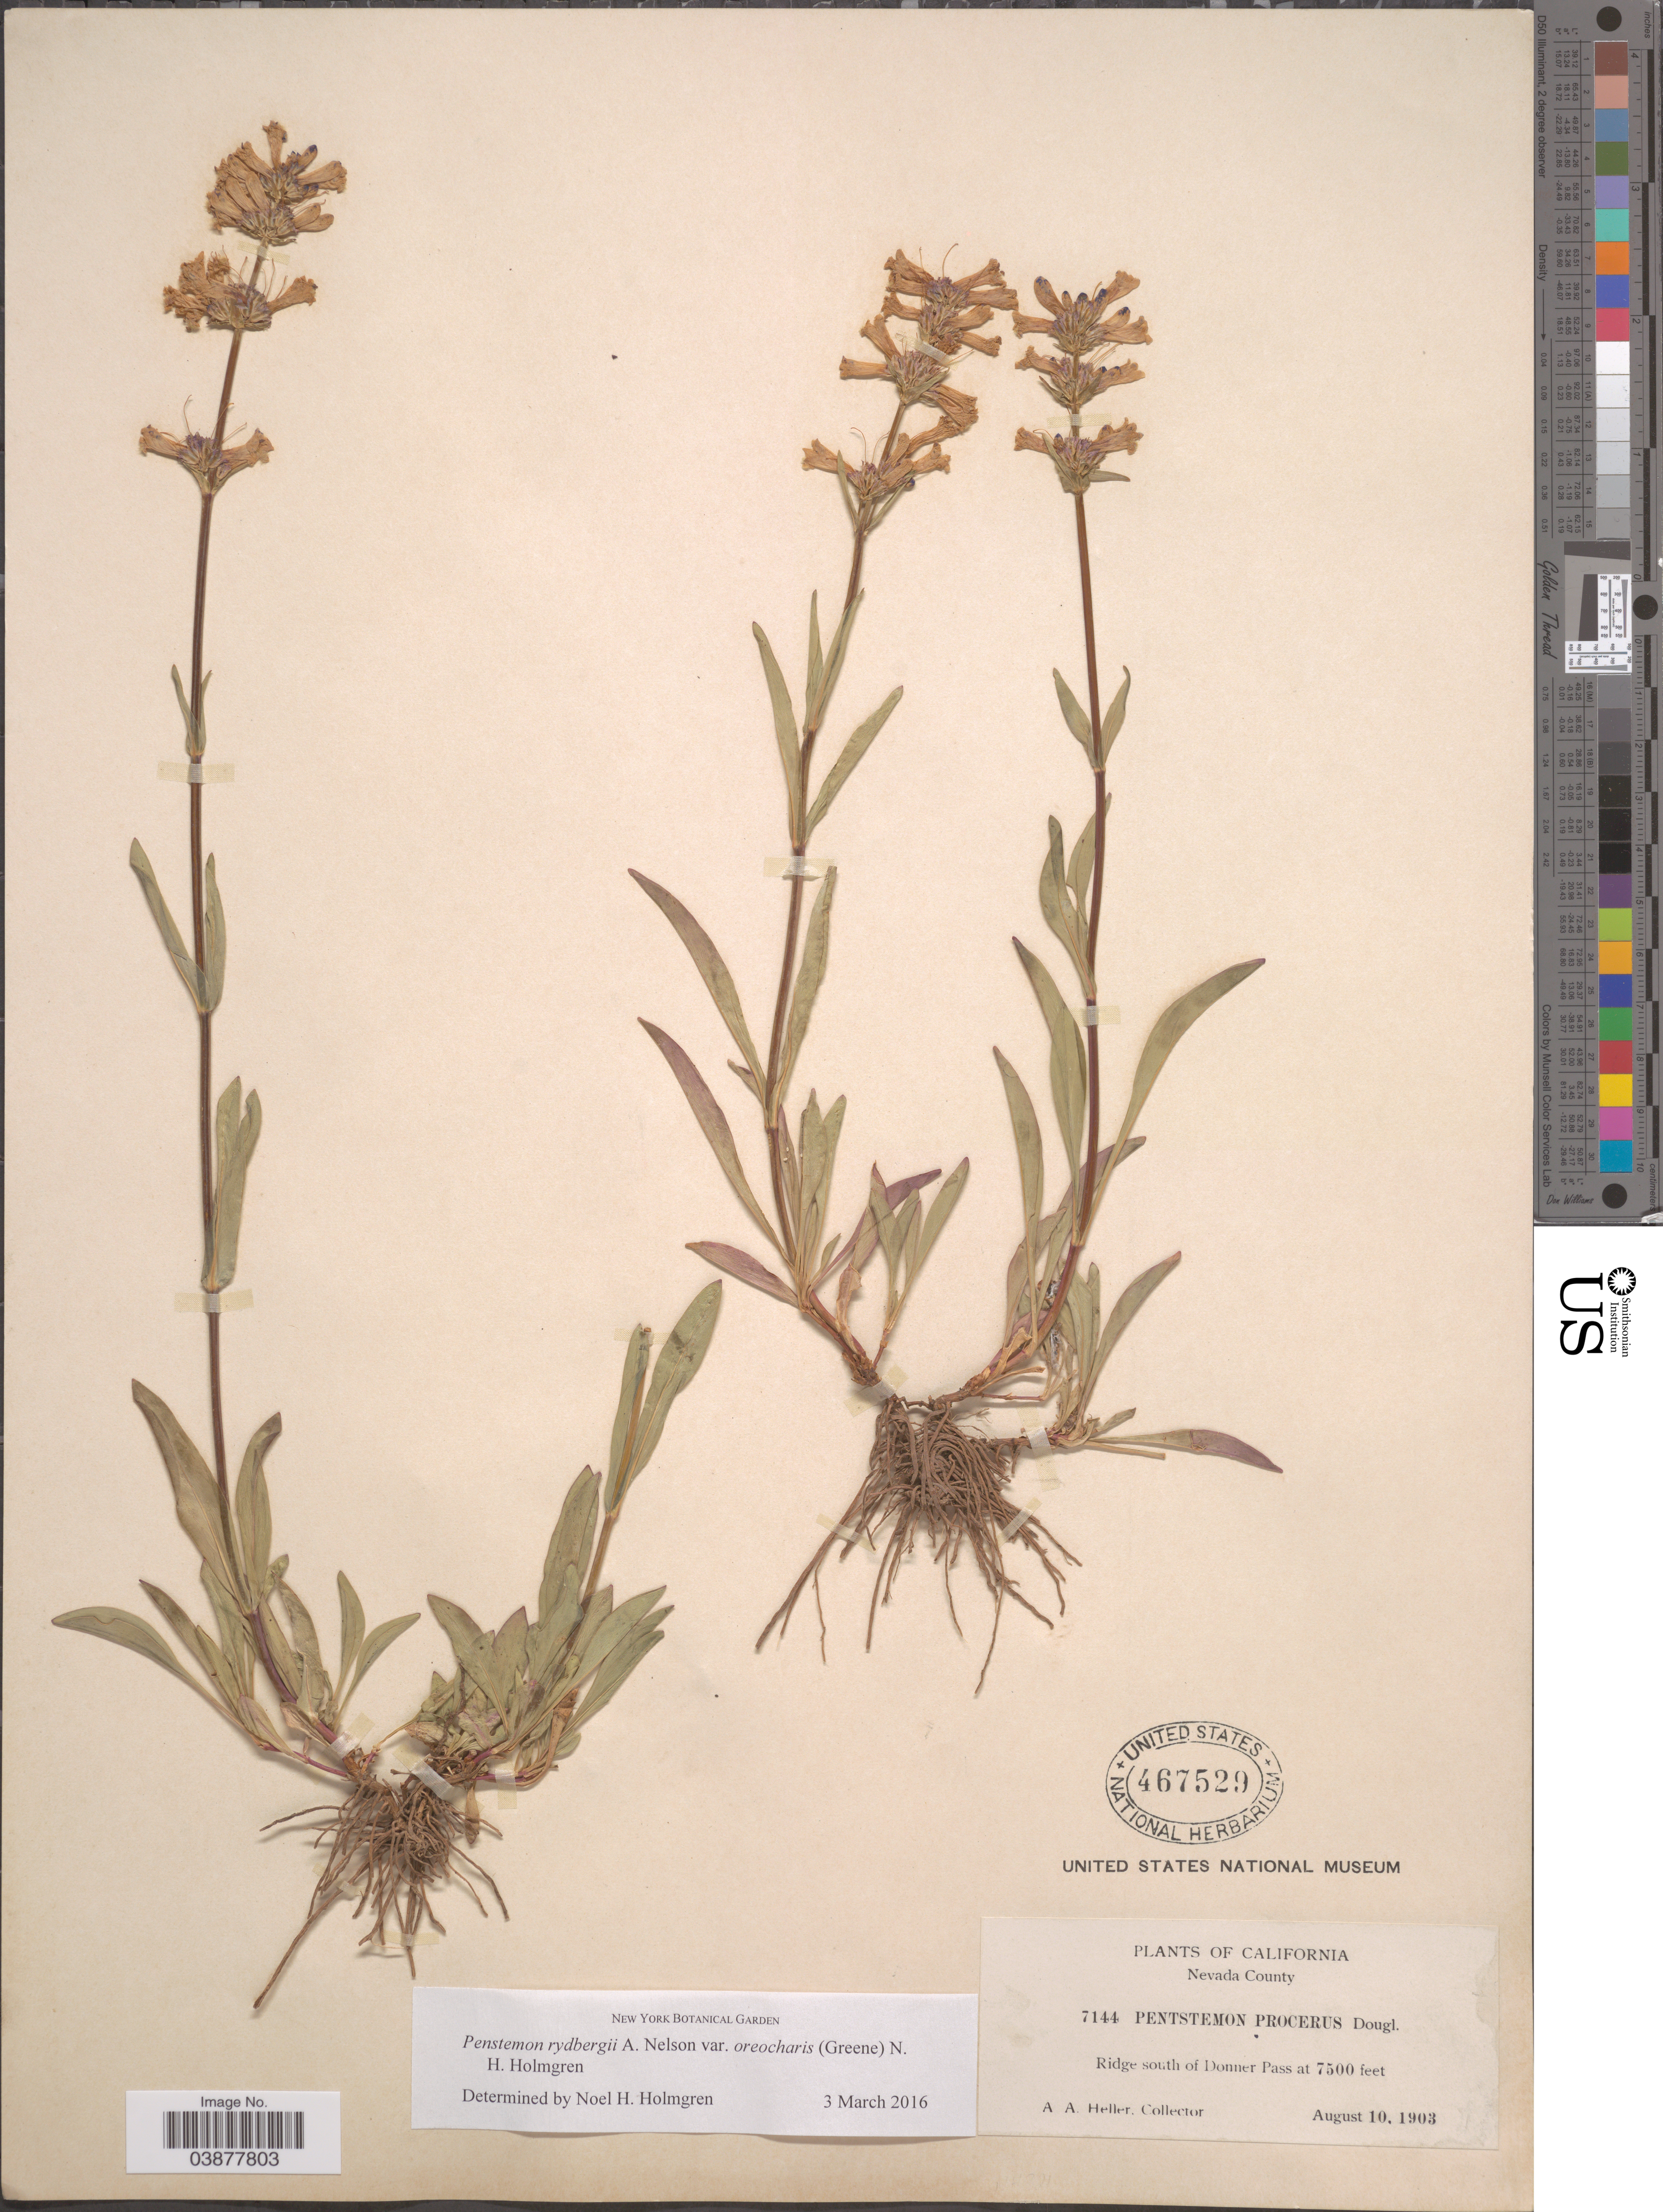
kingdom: Plantae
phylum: Tracheophyta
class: Magnoliopsida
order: Lamiales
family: Plantaginaceae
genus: Penstemon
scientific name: Penstemon rydbergii var. oreocharis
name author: (Greene) N.H. Holmgren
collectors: A. A. Heller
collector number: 7144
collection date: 1903-08-10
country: United States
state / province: California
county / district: Nevada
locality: Nevada County. Ridge south of Donner Pass.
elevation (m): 2286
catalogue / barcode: US 467529